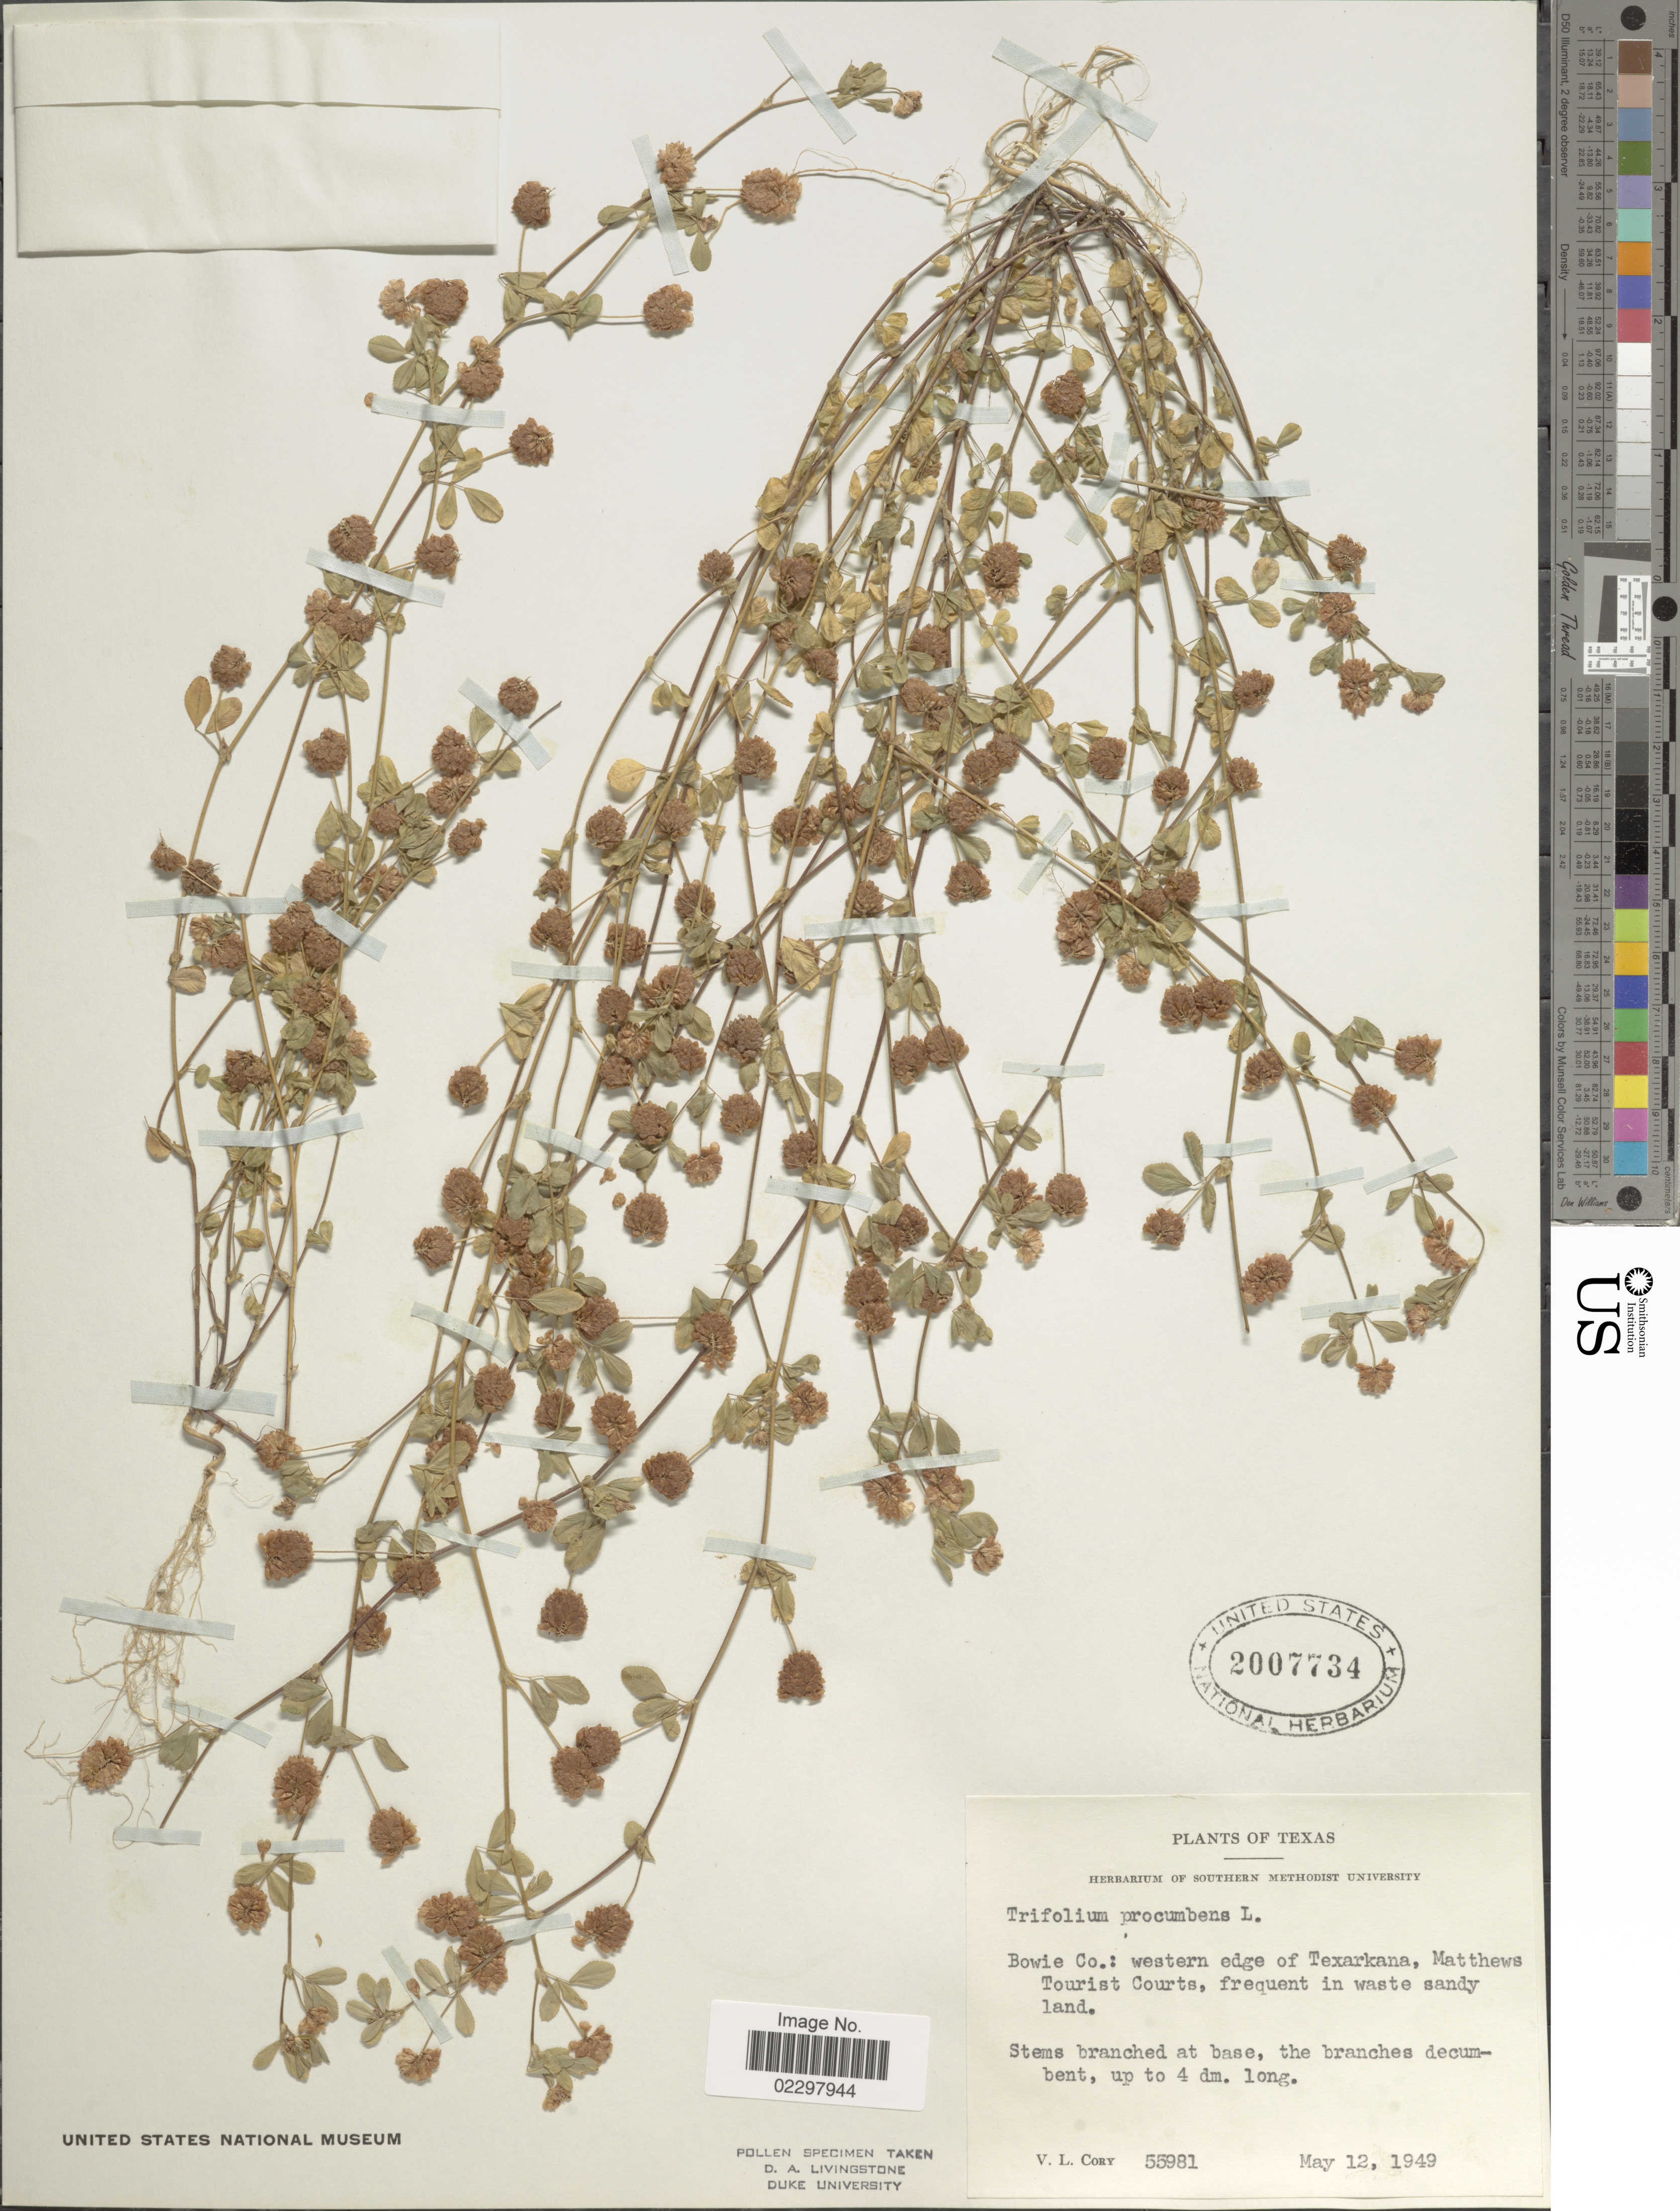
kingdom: Plantae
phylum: Tracheophyta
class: Magnoliopsida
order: Fabales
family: Fabaceae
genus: Trifolium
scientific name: Trifolium procumbens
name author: L.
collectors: V. Cory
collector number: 55981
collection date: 1949-05-12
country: United States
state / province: Texas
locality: Bowie Co.: western edge of Texarkana, Matthews Tourist Courts, frequent in waste sandy land.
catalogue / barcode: US 2007734